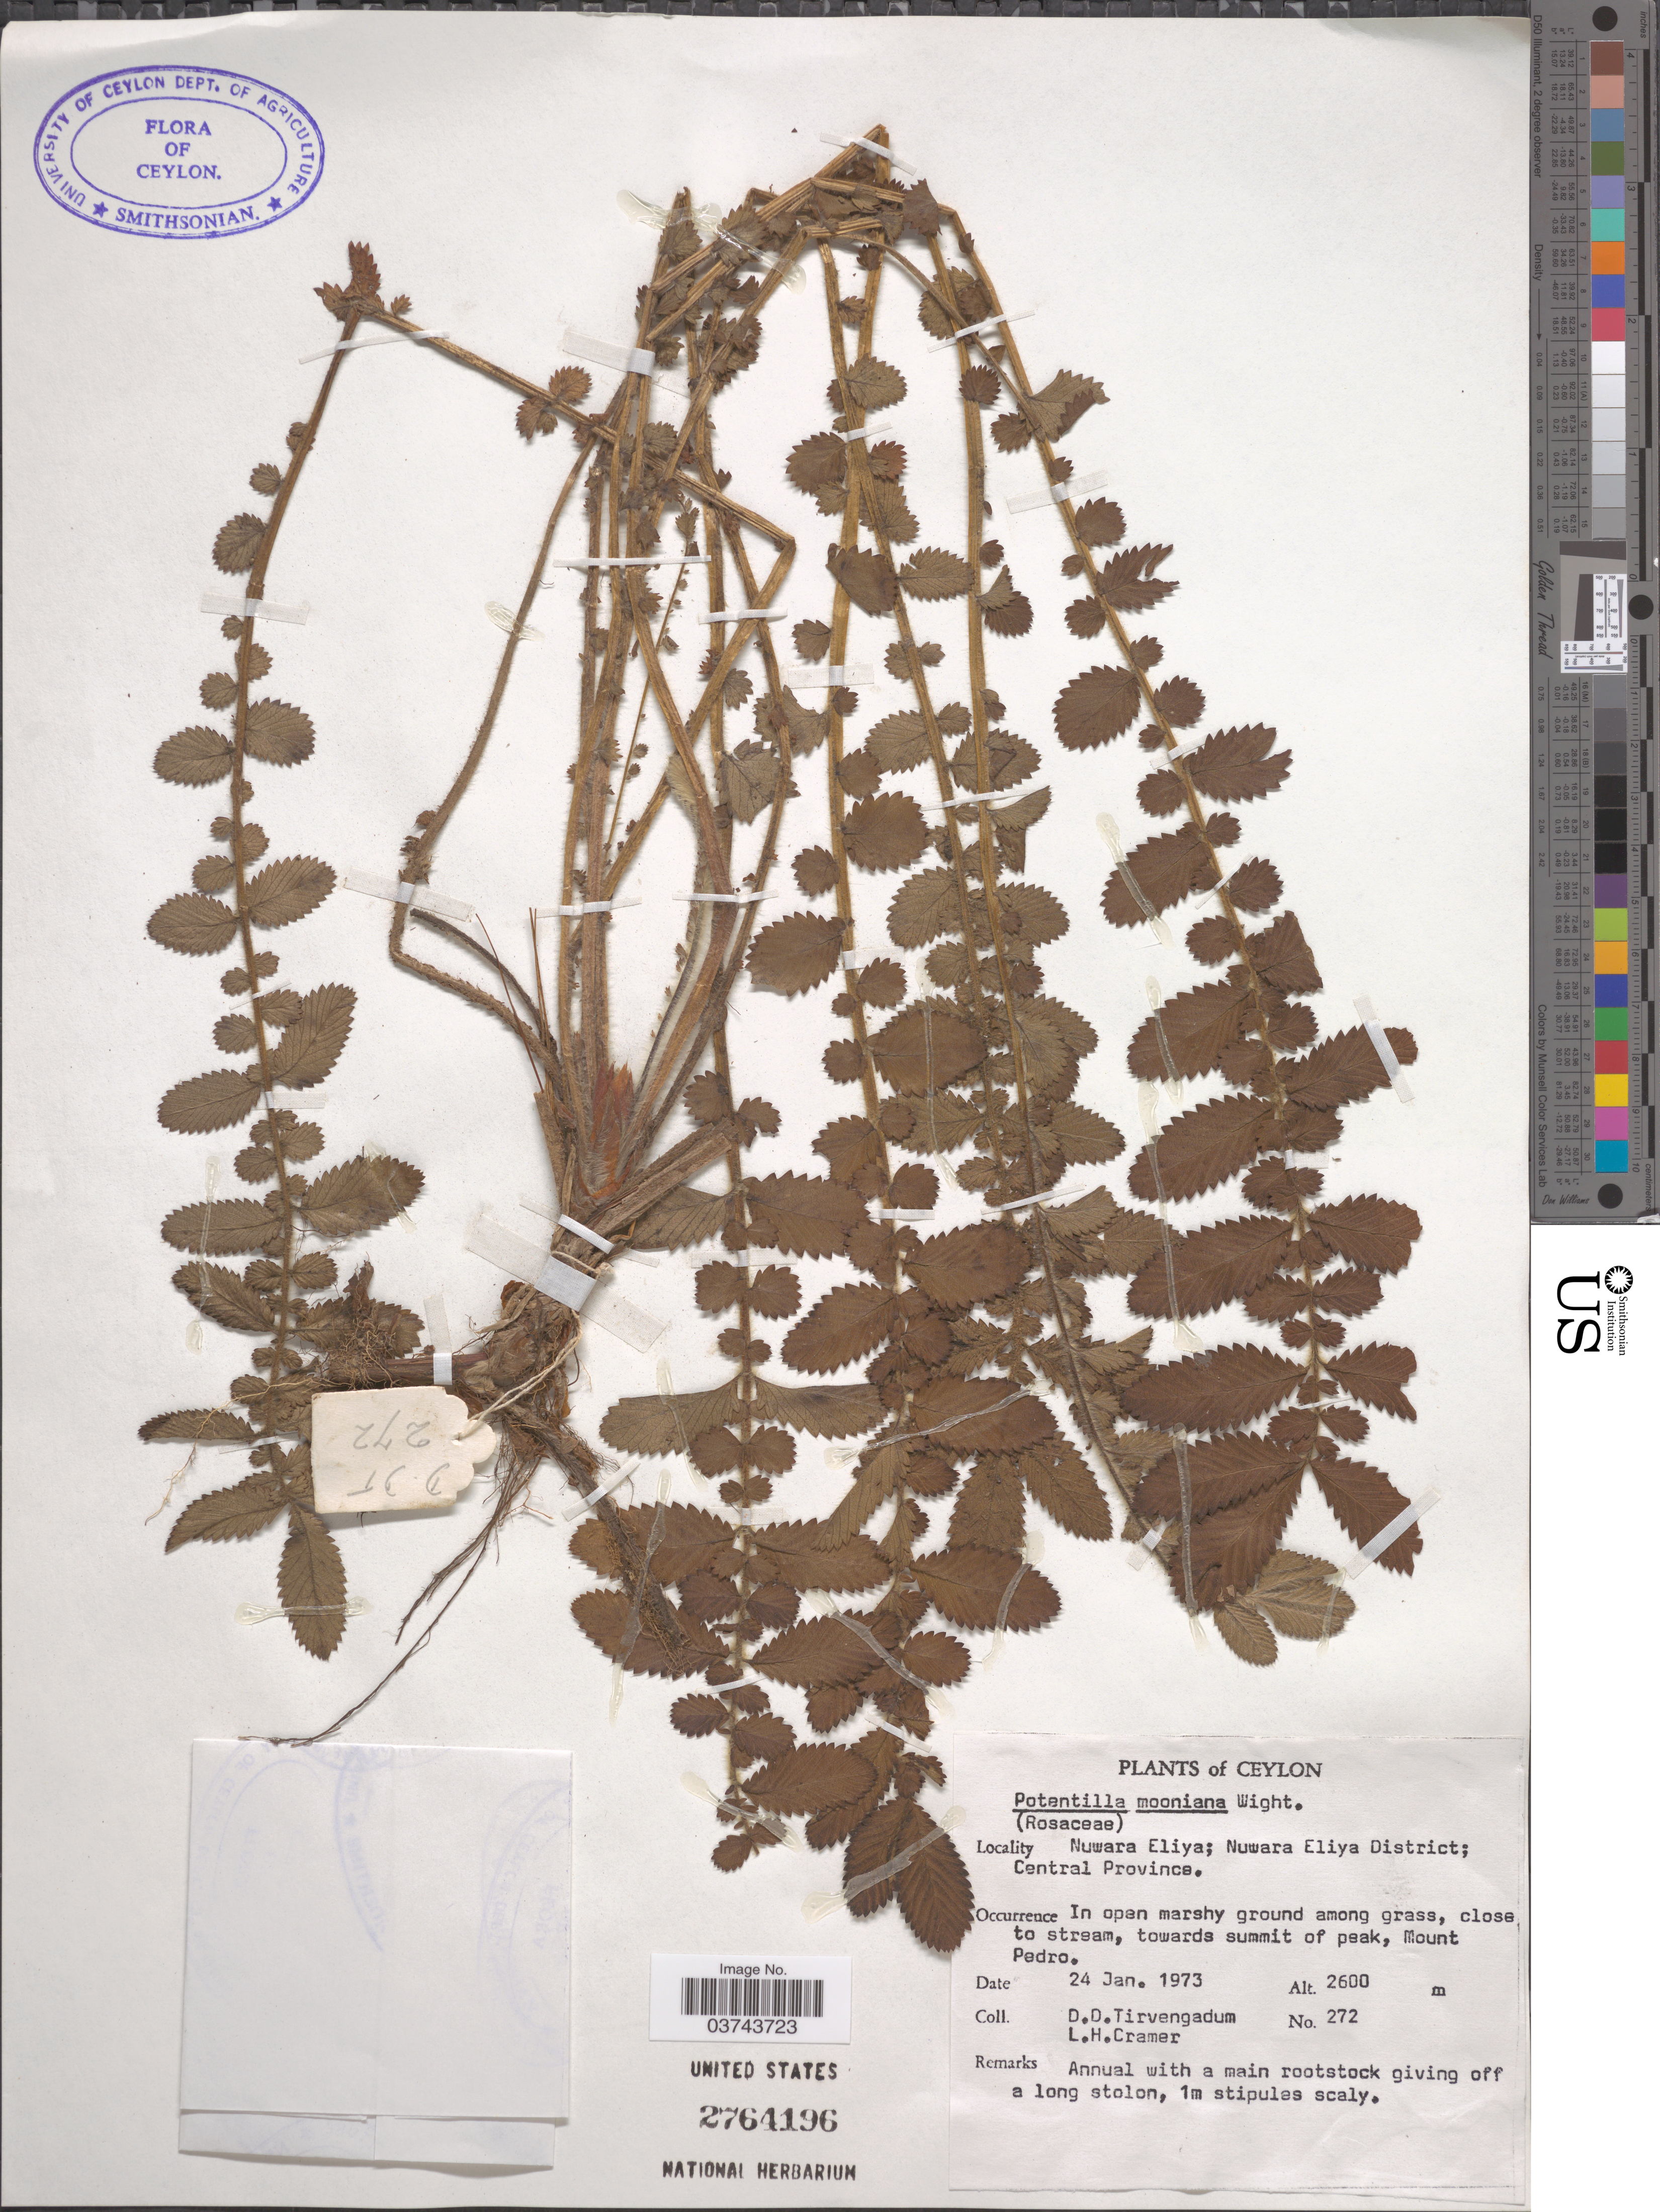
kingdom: Plantae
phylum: Tracheophyta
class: Magnoliopsida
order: Rosales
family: Rosaceae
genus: Potentilla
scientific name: Potentilla mooniana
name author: Wight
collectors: D. Tirvengadum & L. H. Cramer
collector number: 272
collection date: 1973-01-24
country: Sri Lanka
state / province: Central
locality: Ceylon. Nuwara Eliya; Nuwara Eliya District. Close to stream, towards summit of peak, Mount Pedro.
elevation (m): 2600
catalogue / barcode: US 2764196